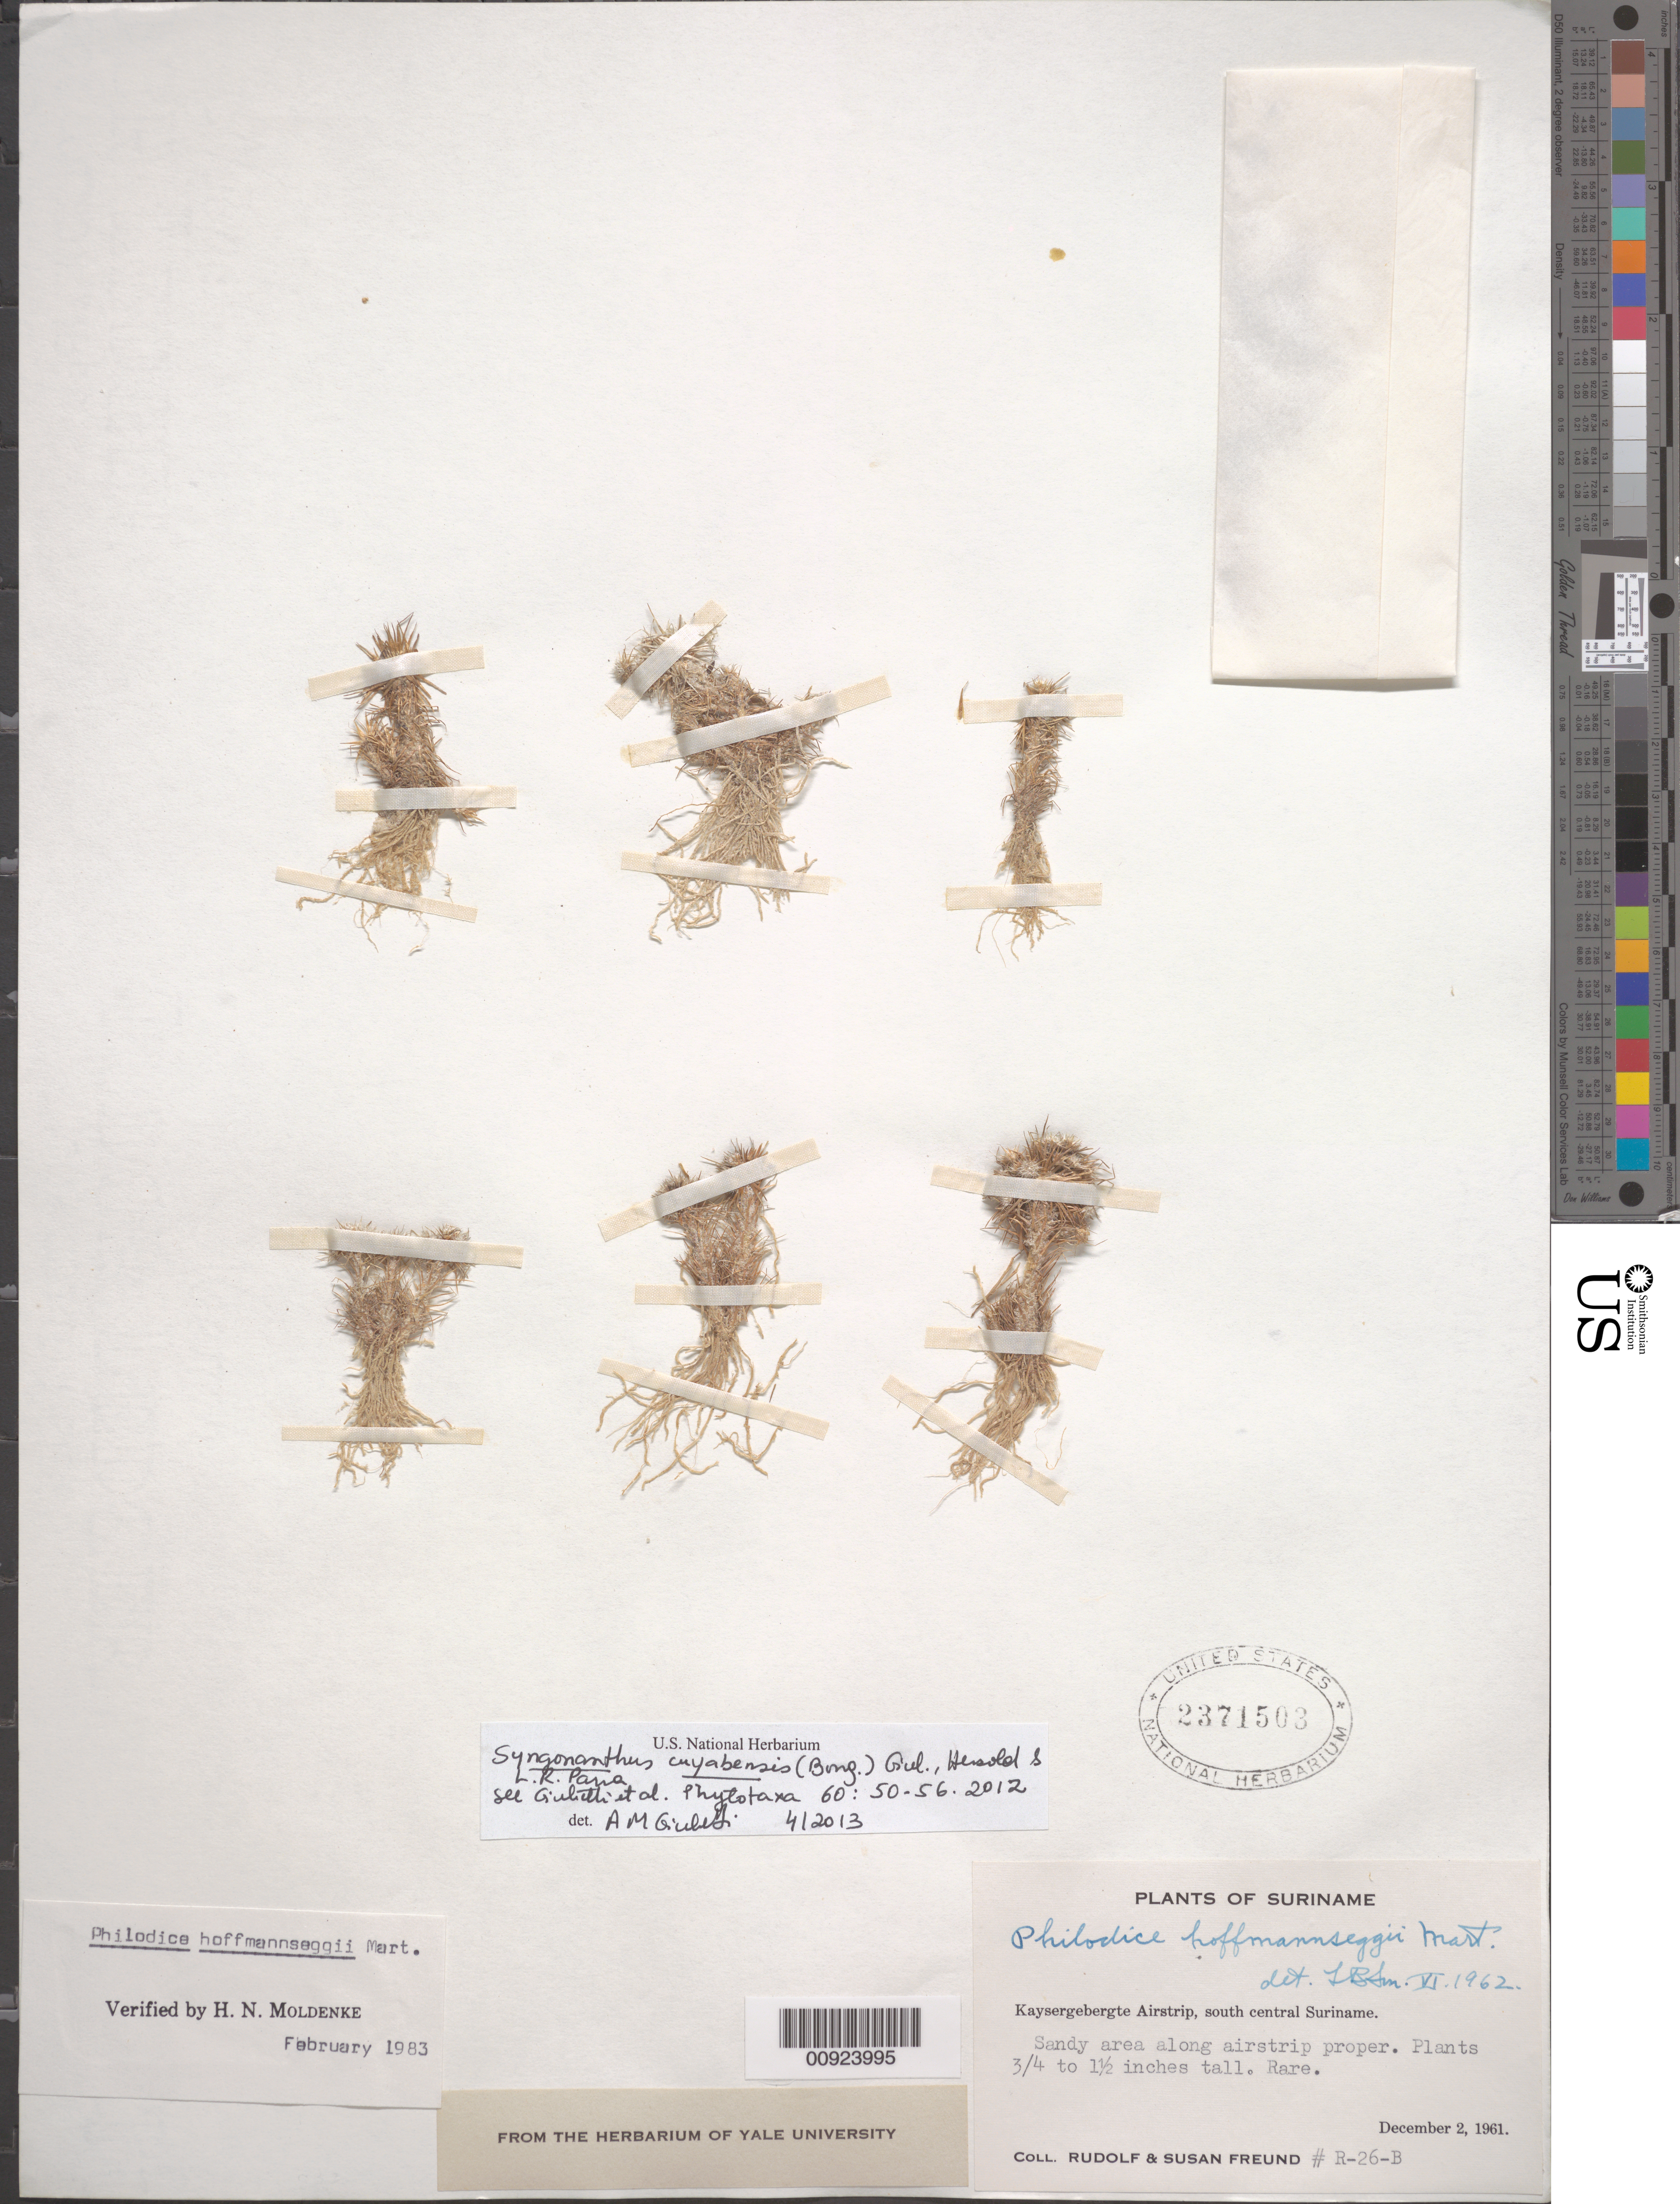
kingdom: Plantae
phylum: Tracheophyta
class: Liliopsida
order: Poales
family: Eriocaulaceae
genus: Syngonanthus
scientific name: Syngonanthus cuyabensis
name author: (Bong.) Giul. et al.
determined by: Giulietti, Ana M.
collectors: R. Freund & S. Freund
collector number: R 26 B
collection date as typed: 2-Dec-61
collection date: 1961-12-02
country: Suriname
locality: Kaysergebergte Airstrip, south central Suriname, 45 km above confl. with Lucie R.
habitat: Sandy area along airstrip proper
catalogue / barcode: US 2371503